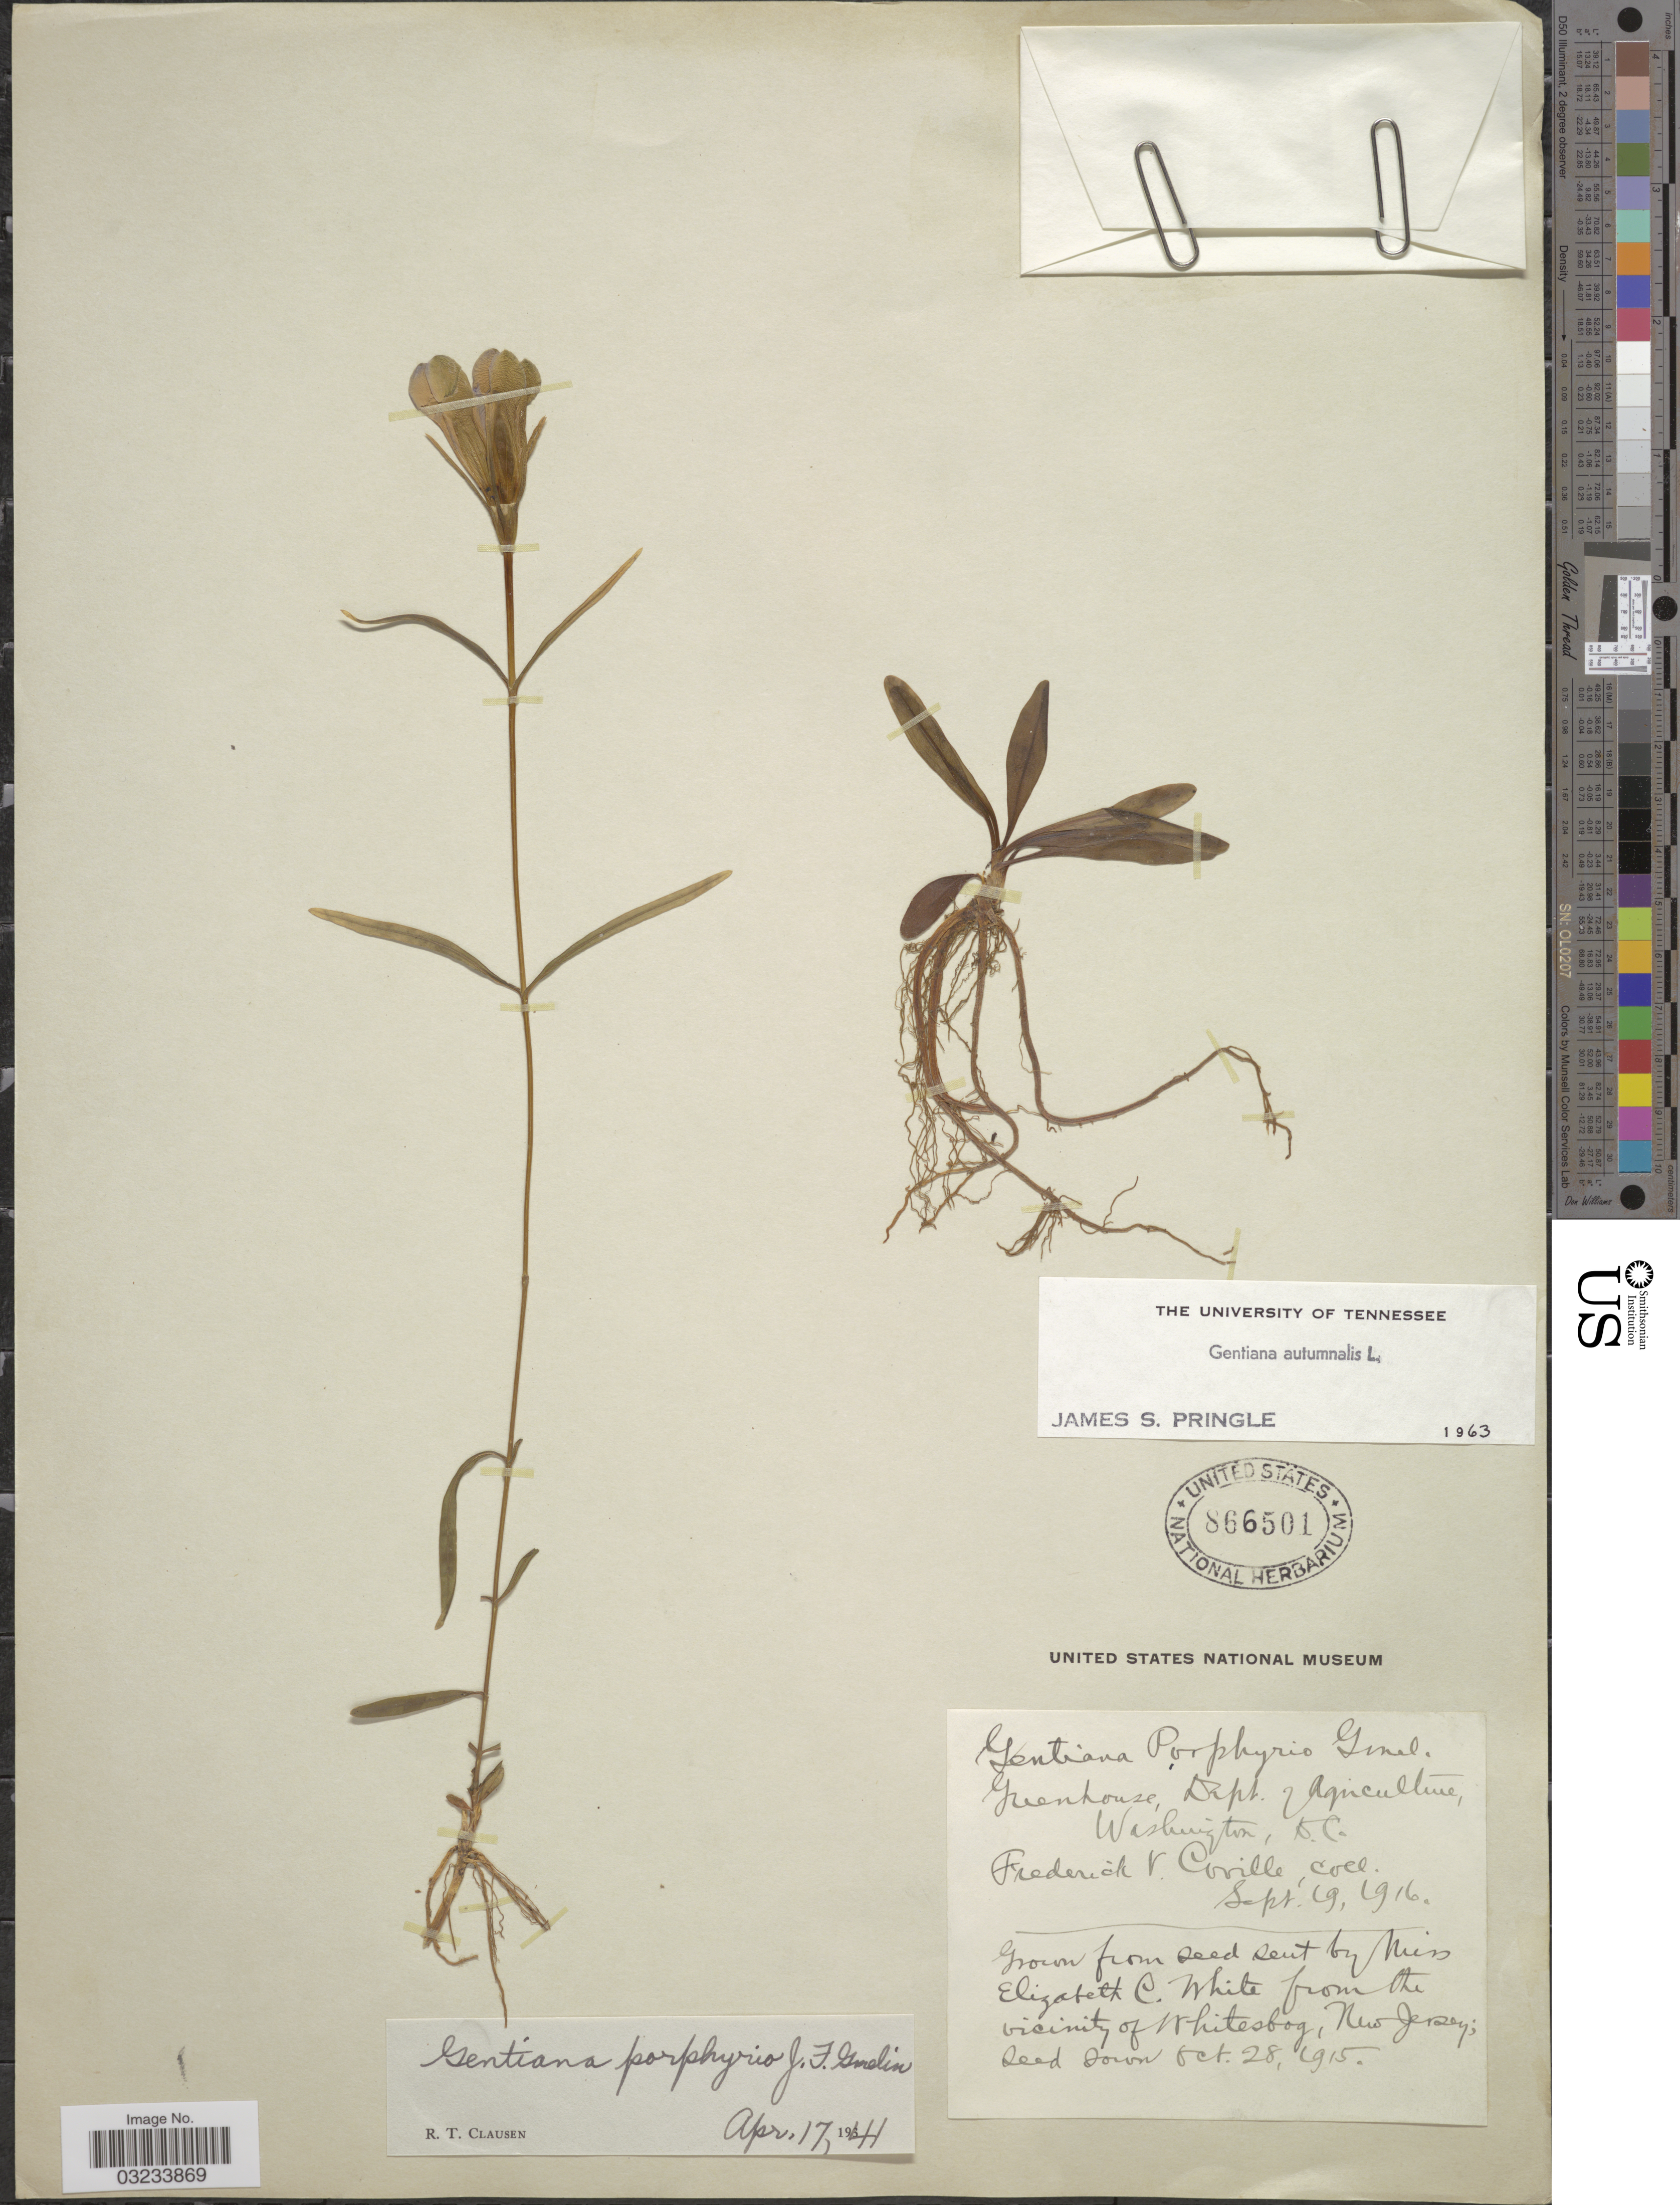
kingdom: Plantae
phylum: Tracheophyta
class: Magnoliopsida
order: Gentianales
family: Gentianaceae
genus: Gentiana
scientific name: Gentiana autumnalis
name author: L.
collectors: F. V. Coville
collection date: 1916-09-19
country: United States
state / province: District of Columbia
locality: Greenhouse, Dept. of Agriculture.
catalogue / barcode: US 866501